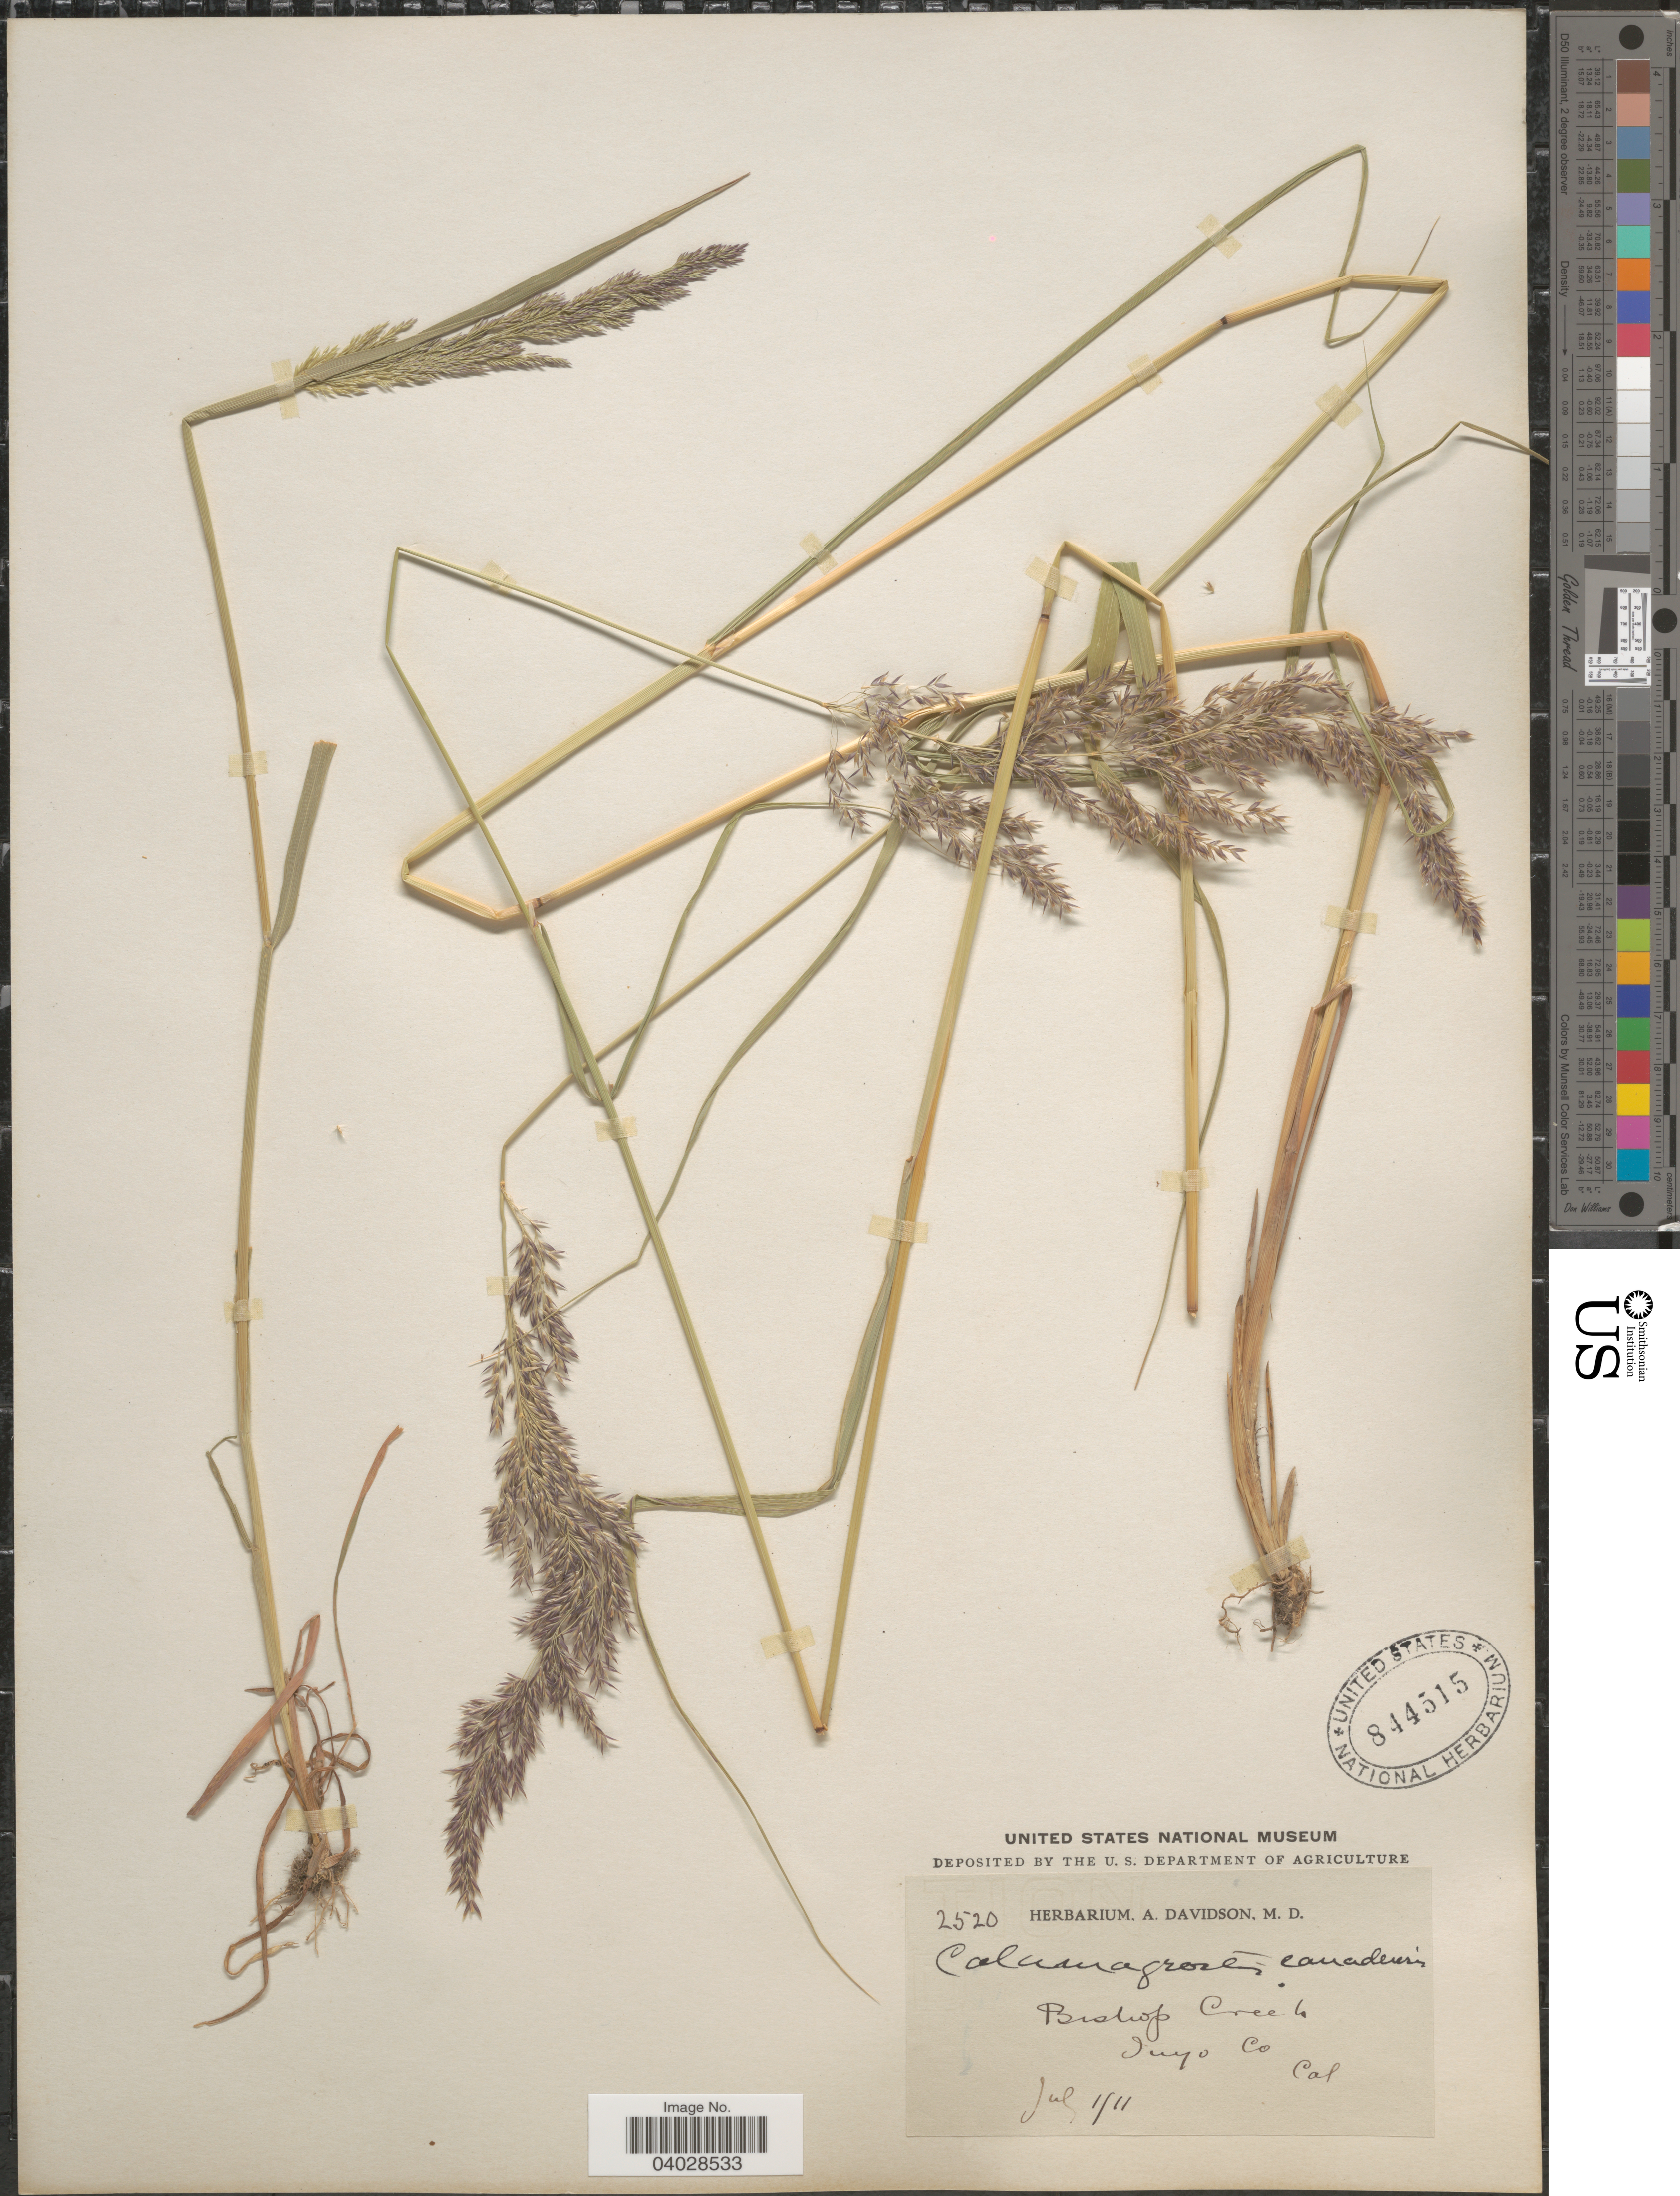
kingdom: Plantae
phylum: Tracheophyta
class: Liliopsida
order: Poales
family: Poaceae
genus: Calamagrostis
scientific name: Calamagrostis canadensis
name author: (Michx.) P. Beauv.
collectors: ex herb. A. Davidson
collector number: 2520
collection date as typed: Transcribed d/m/y: 1/7/11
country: United States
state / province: California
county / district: Inyo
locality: Bishop Creek. Inyo Co.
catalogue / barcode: US 844515